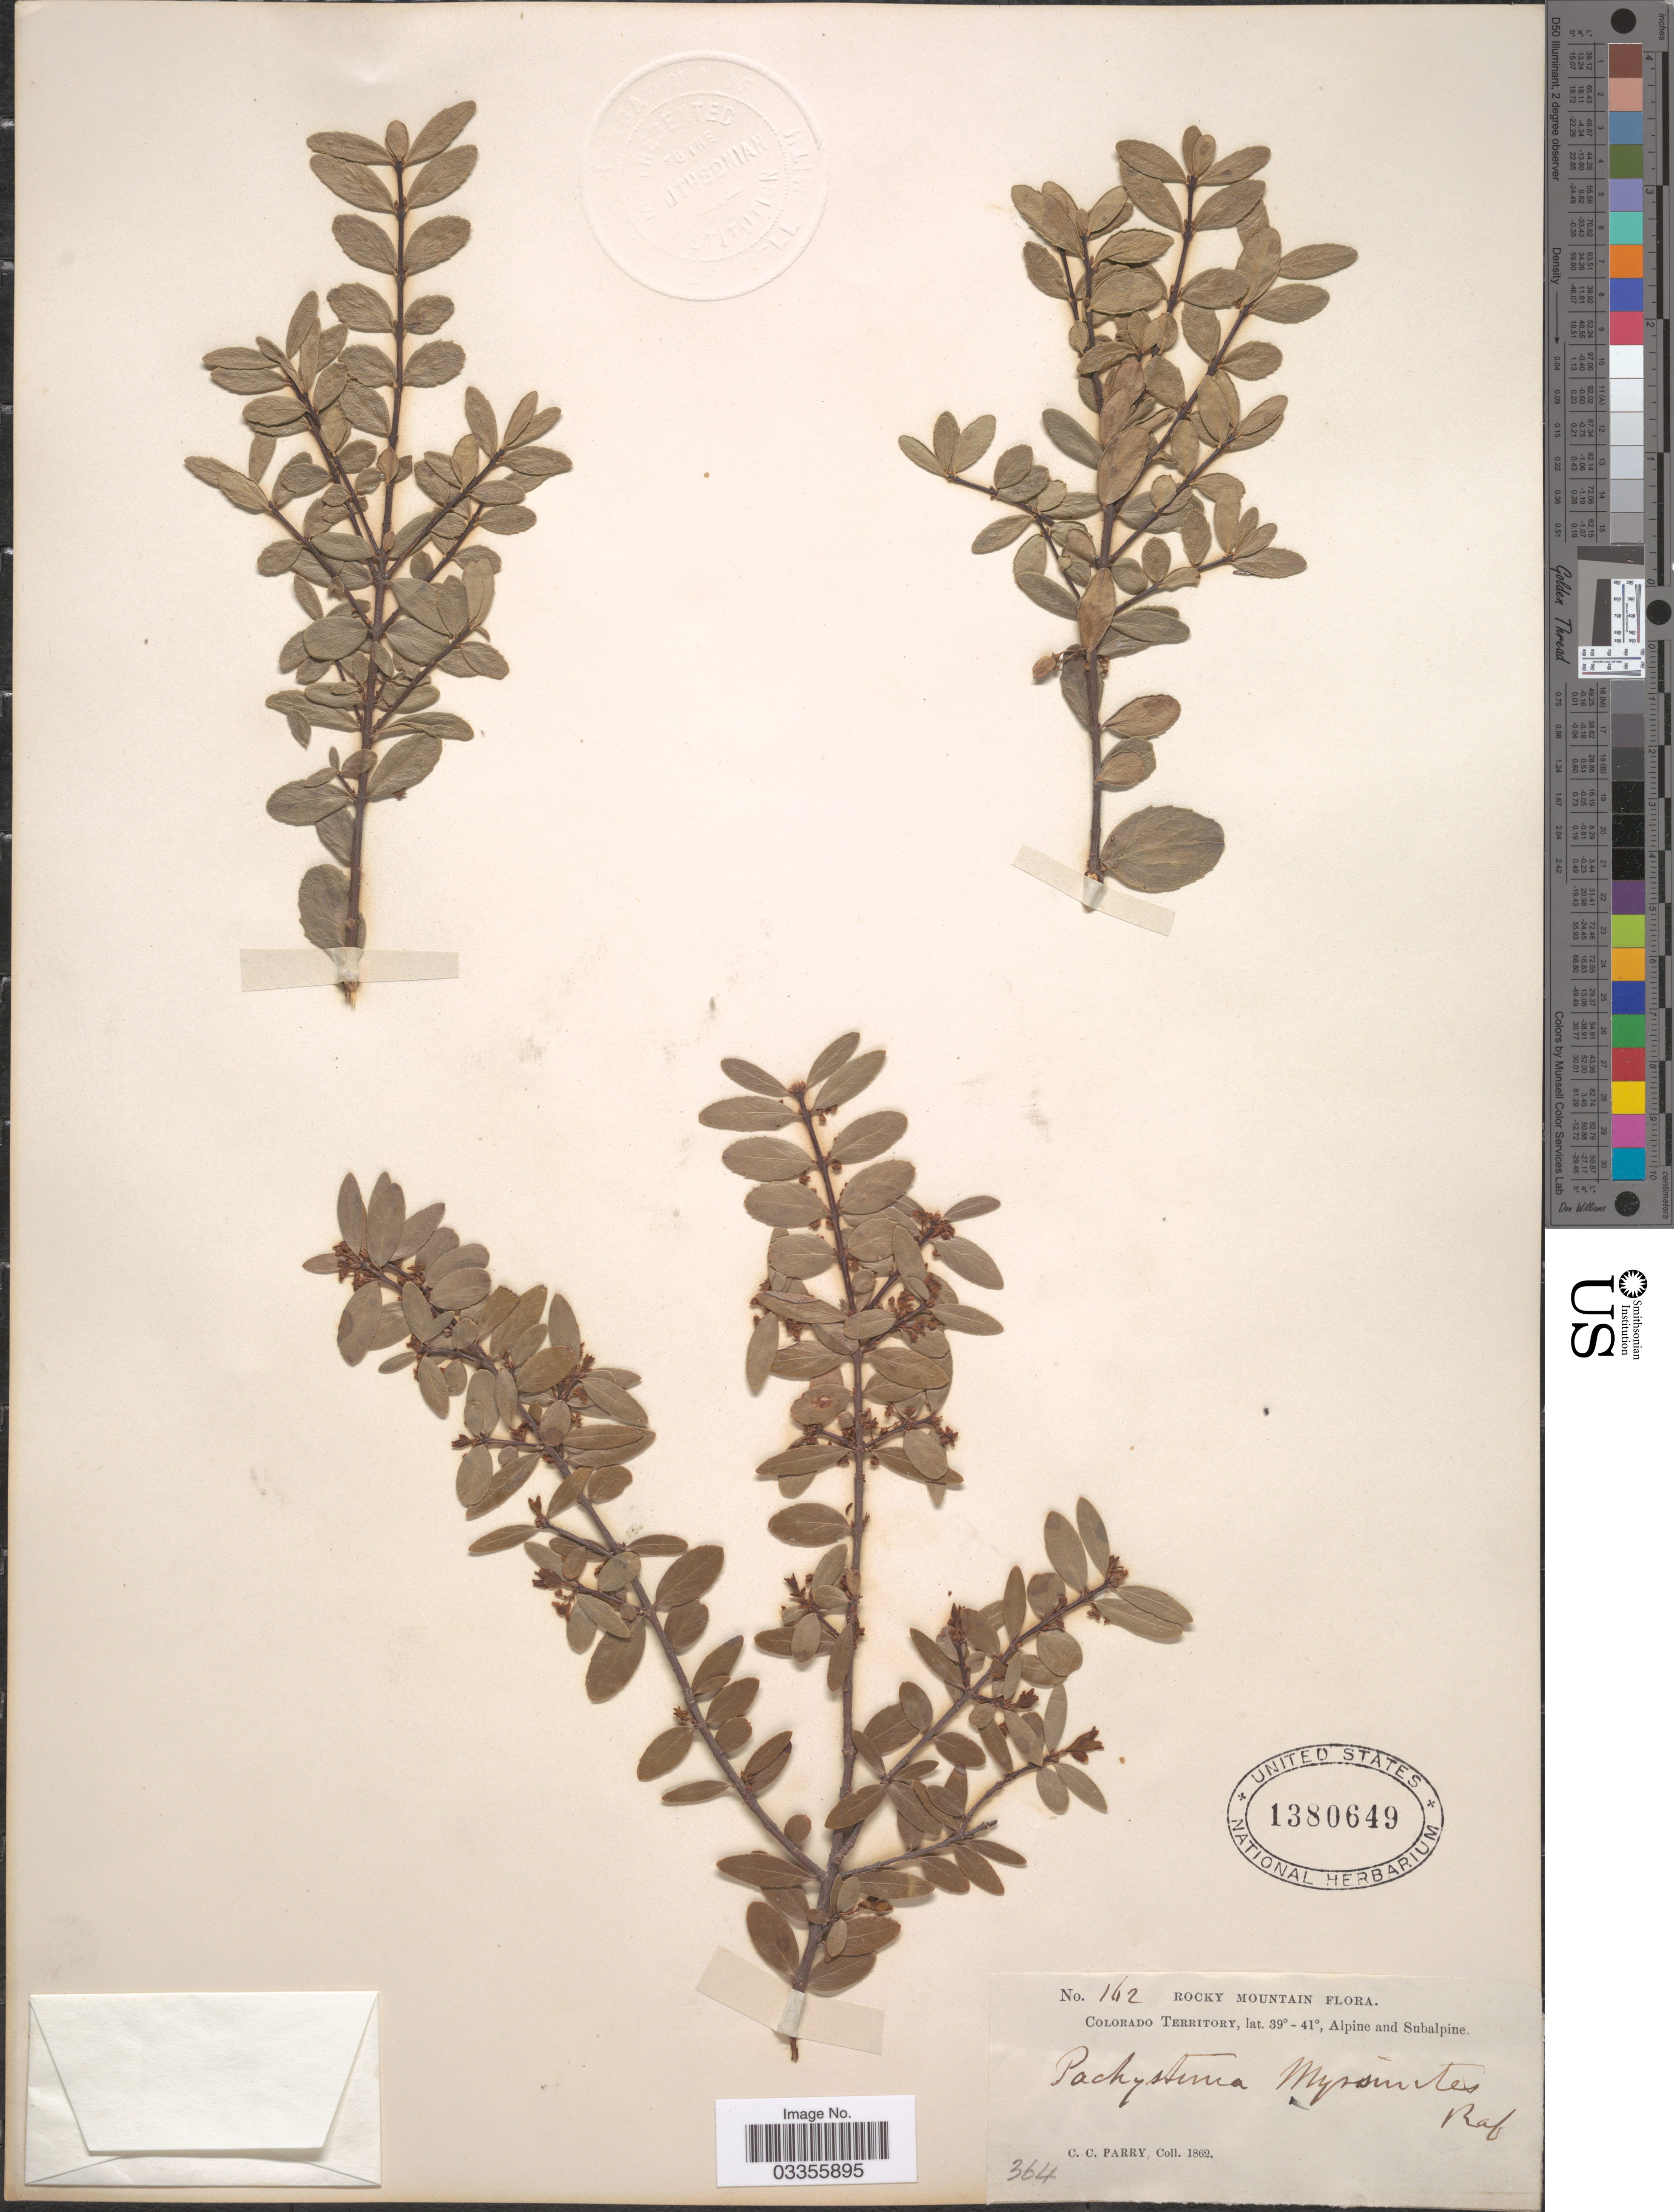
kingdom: Plantae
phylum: Tracheophyta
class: Magnoliopsida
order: Celastrales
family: Celastraceae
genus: Paxistima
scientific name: Paxistima myrsinites subsp. myrsinites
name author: (Pursh) Raf.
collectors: C. C. Parry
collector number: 162*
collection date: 1862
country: United States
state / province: Colorado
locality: Rocky Mountain. Colorado Territory, Alpine and Subalpine.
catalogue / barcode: US 1380649